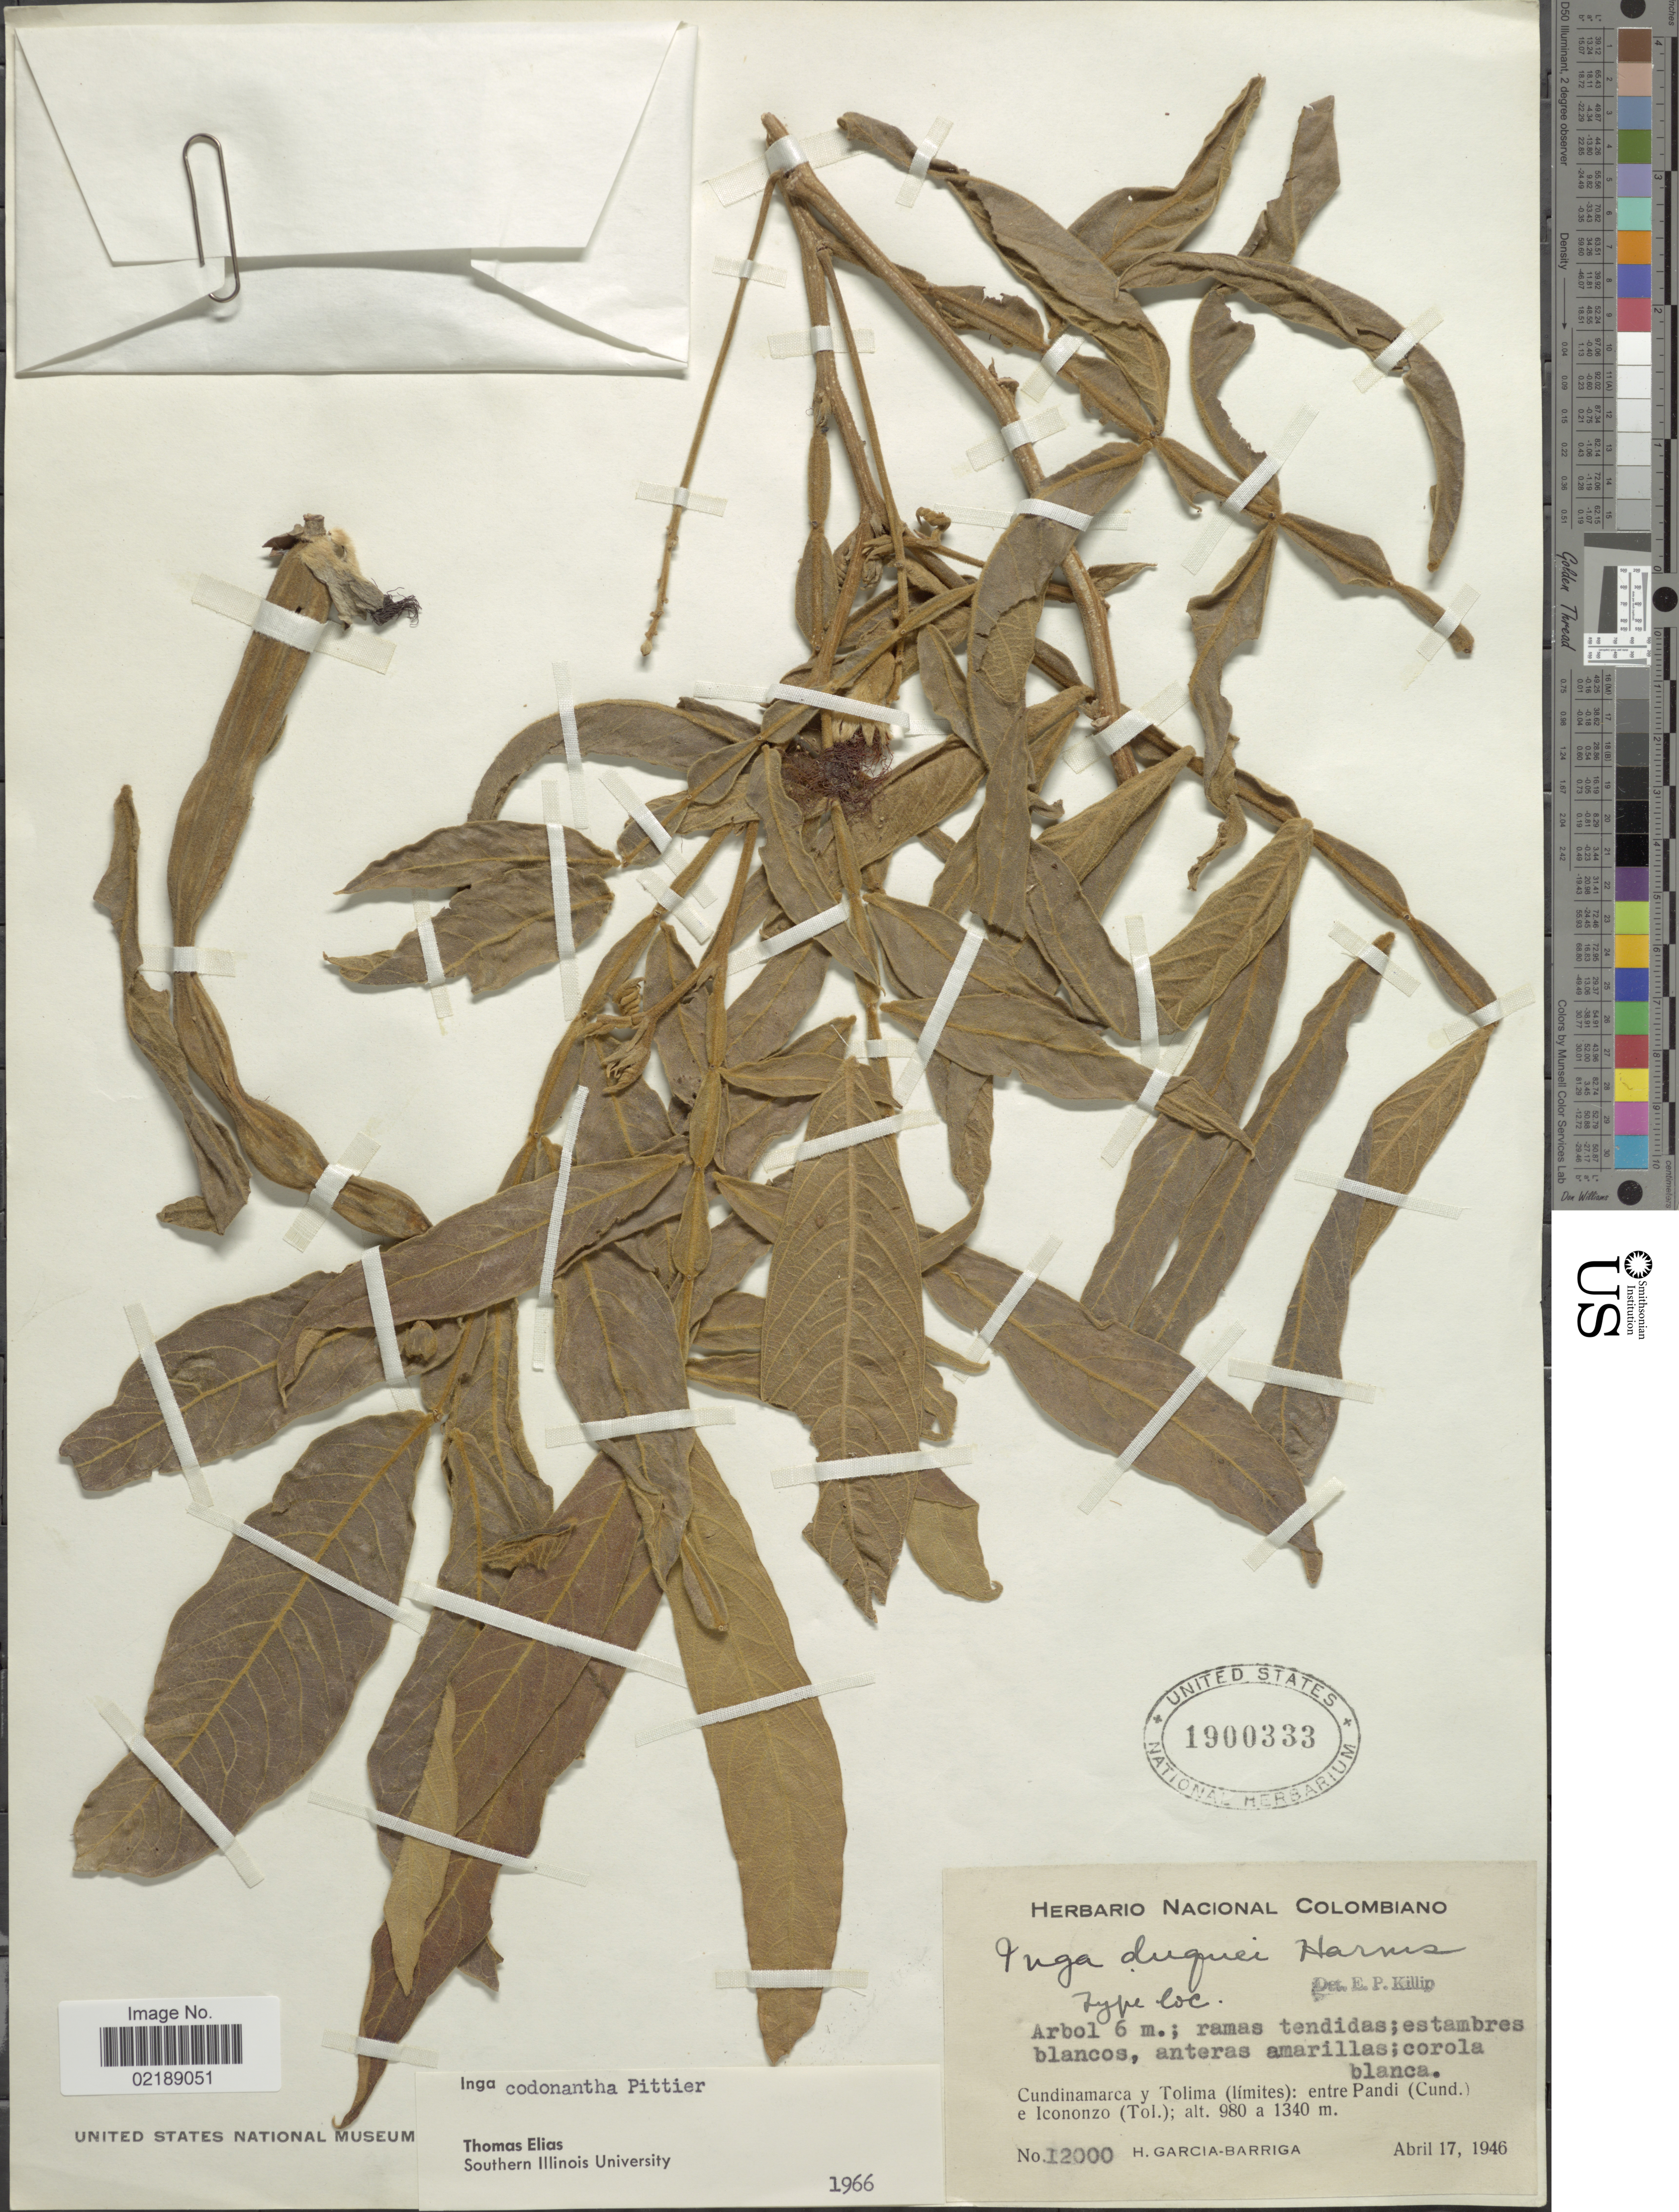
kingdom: Plantae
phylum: Tracheophyta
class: Magnoliopsida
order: Fabales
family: Fabaceae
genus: Inga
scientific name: Inga ornata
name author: Kunth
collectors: H. García Barriga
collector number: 12000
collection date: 1946-04-17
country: Colombia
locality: Cundinamarca y Tolima (limites), entre Pandi (Cund.) e Icononzo (Tol.)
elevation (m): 980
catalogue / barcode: US 1900333